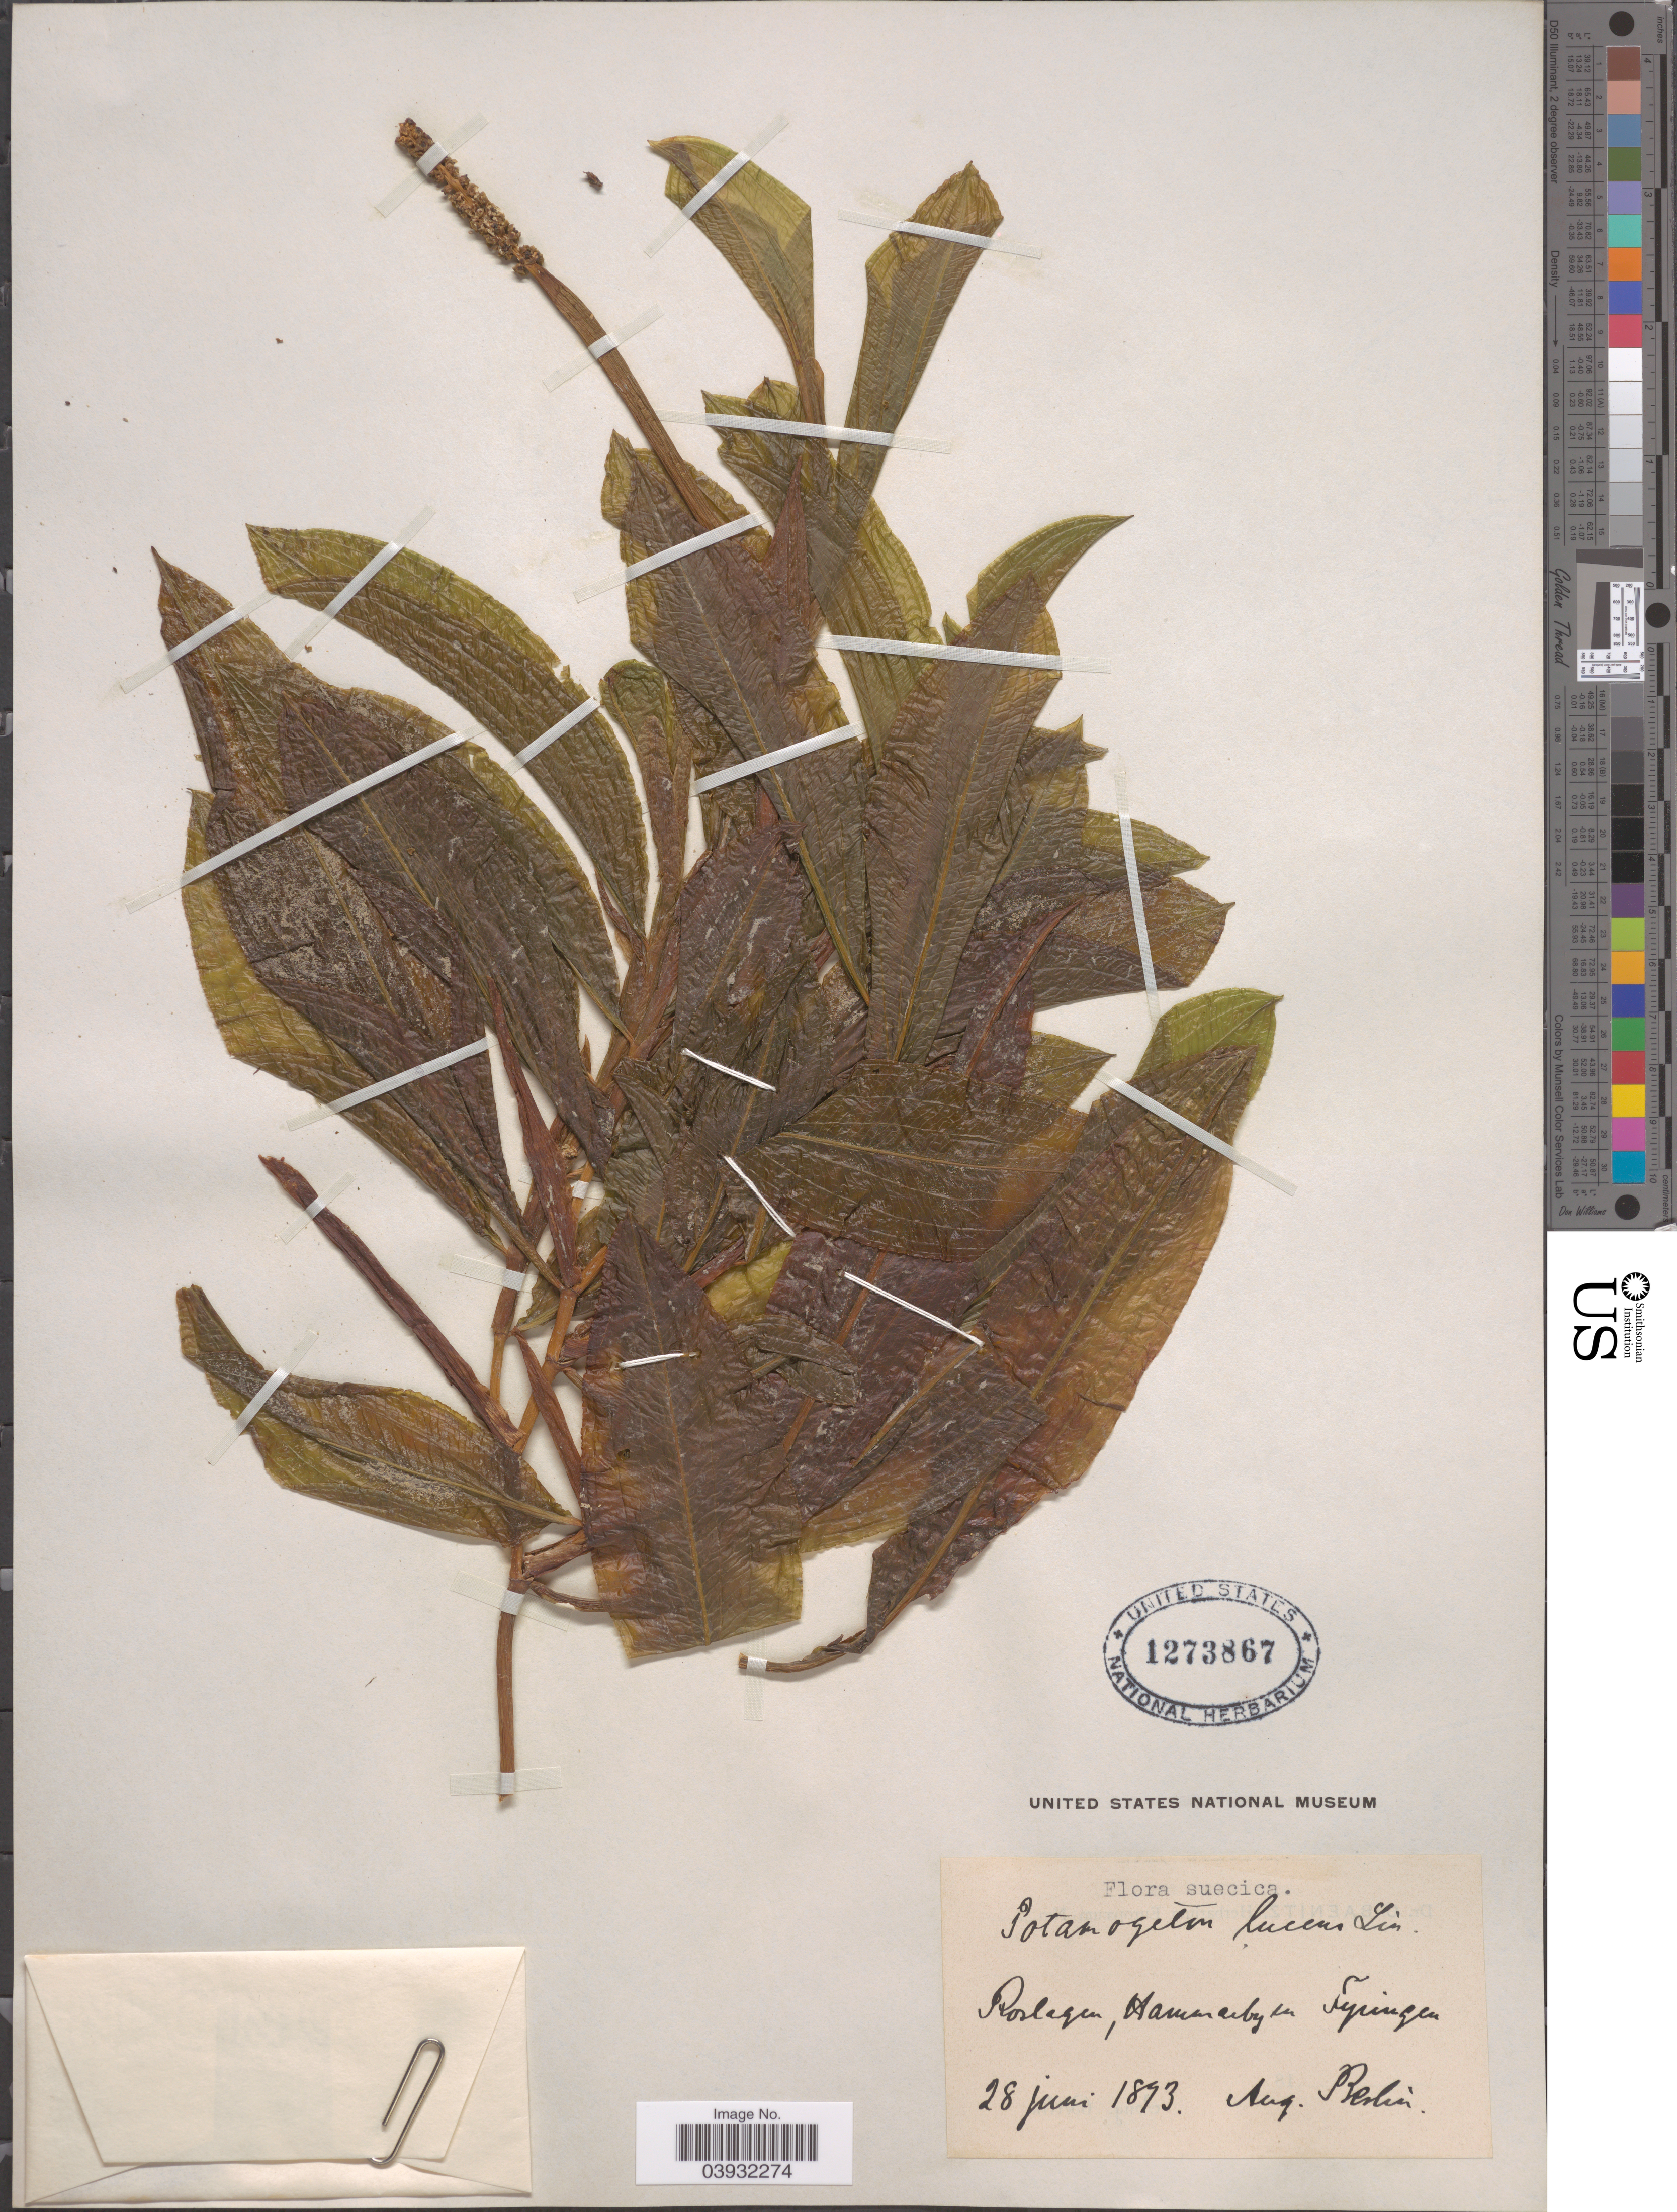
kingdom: Plantae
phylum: Tracheophyta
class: Liliopsida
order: Alismatales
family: Potamogetonaceae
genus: Potamogeton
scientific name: Potamogeton lucens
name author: L.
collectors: A. Berlin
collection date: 1893-06-28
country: Sweden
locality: Suecica. Roslaqen, Hammarby en Syningen.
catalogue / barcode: US 1273867